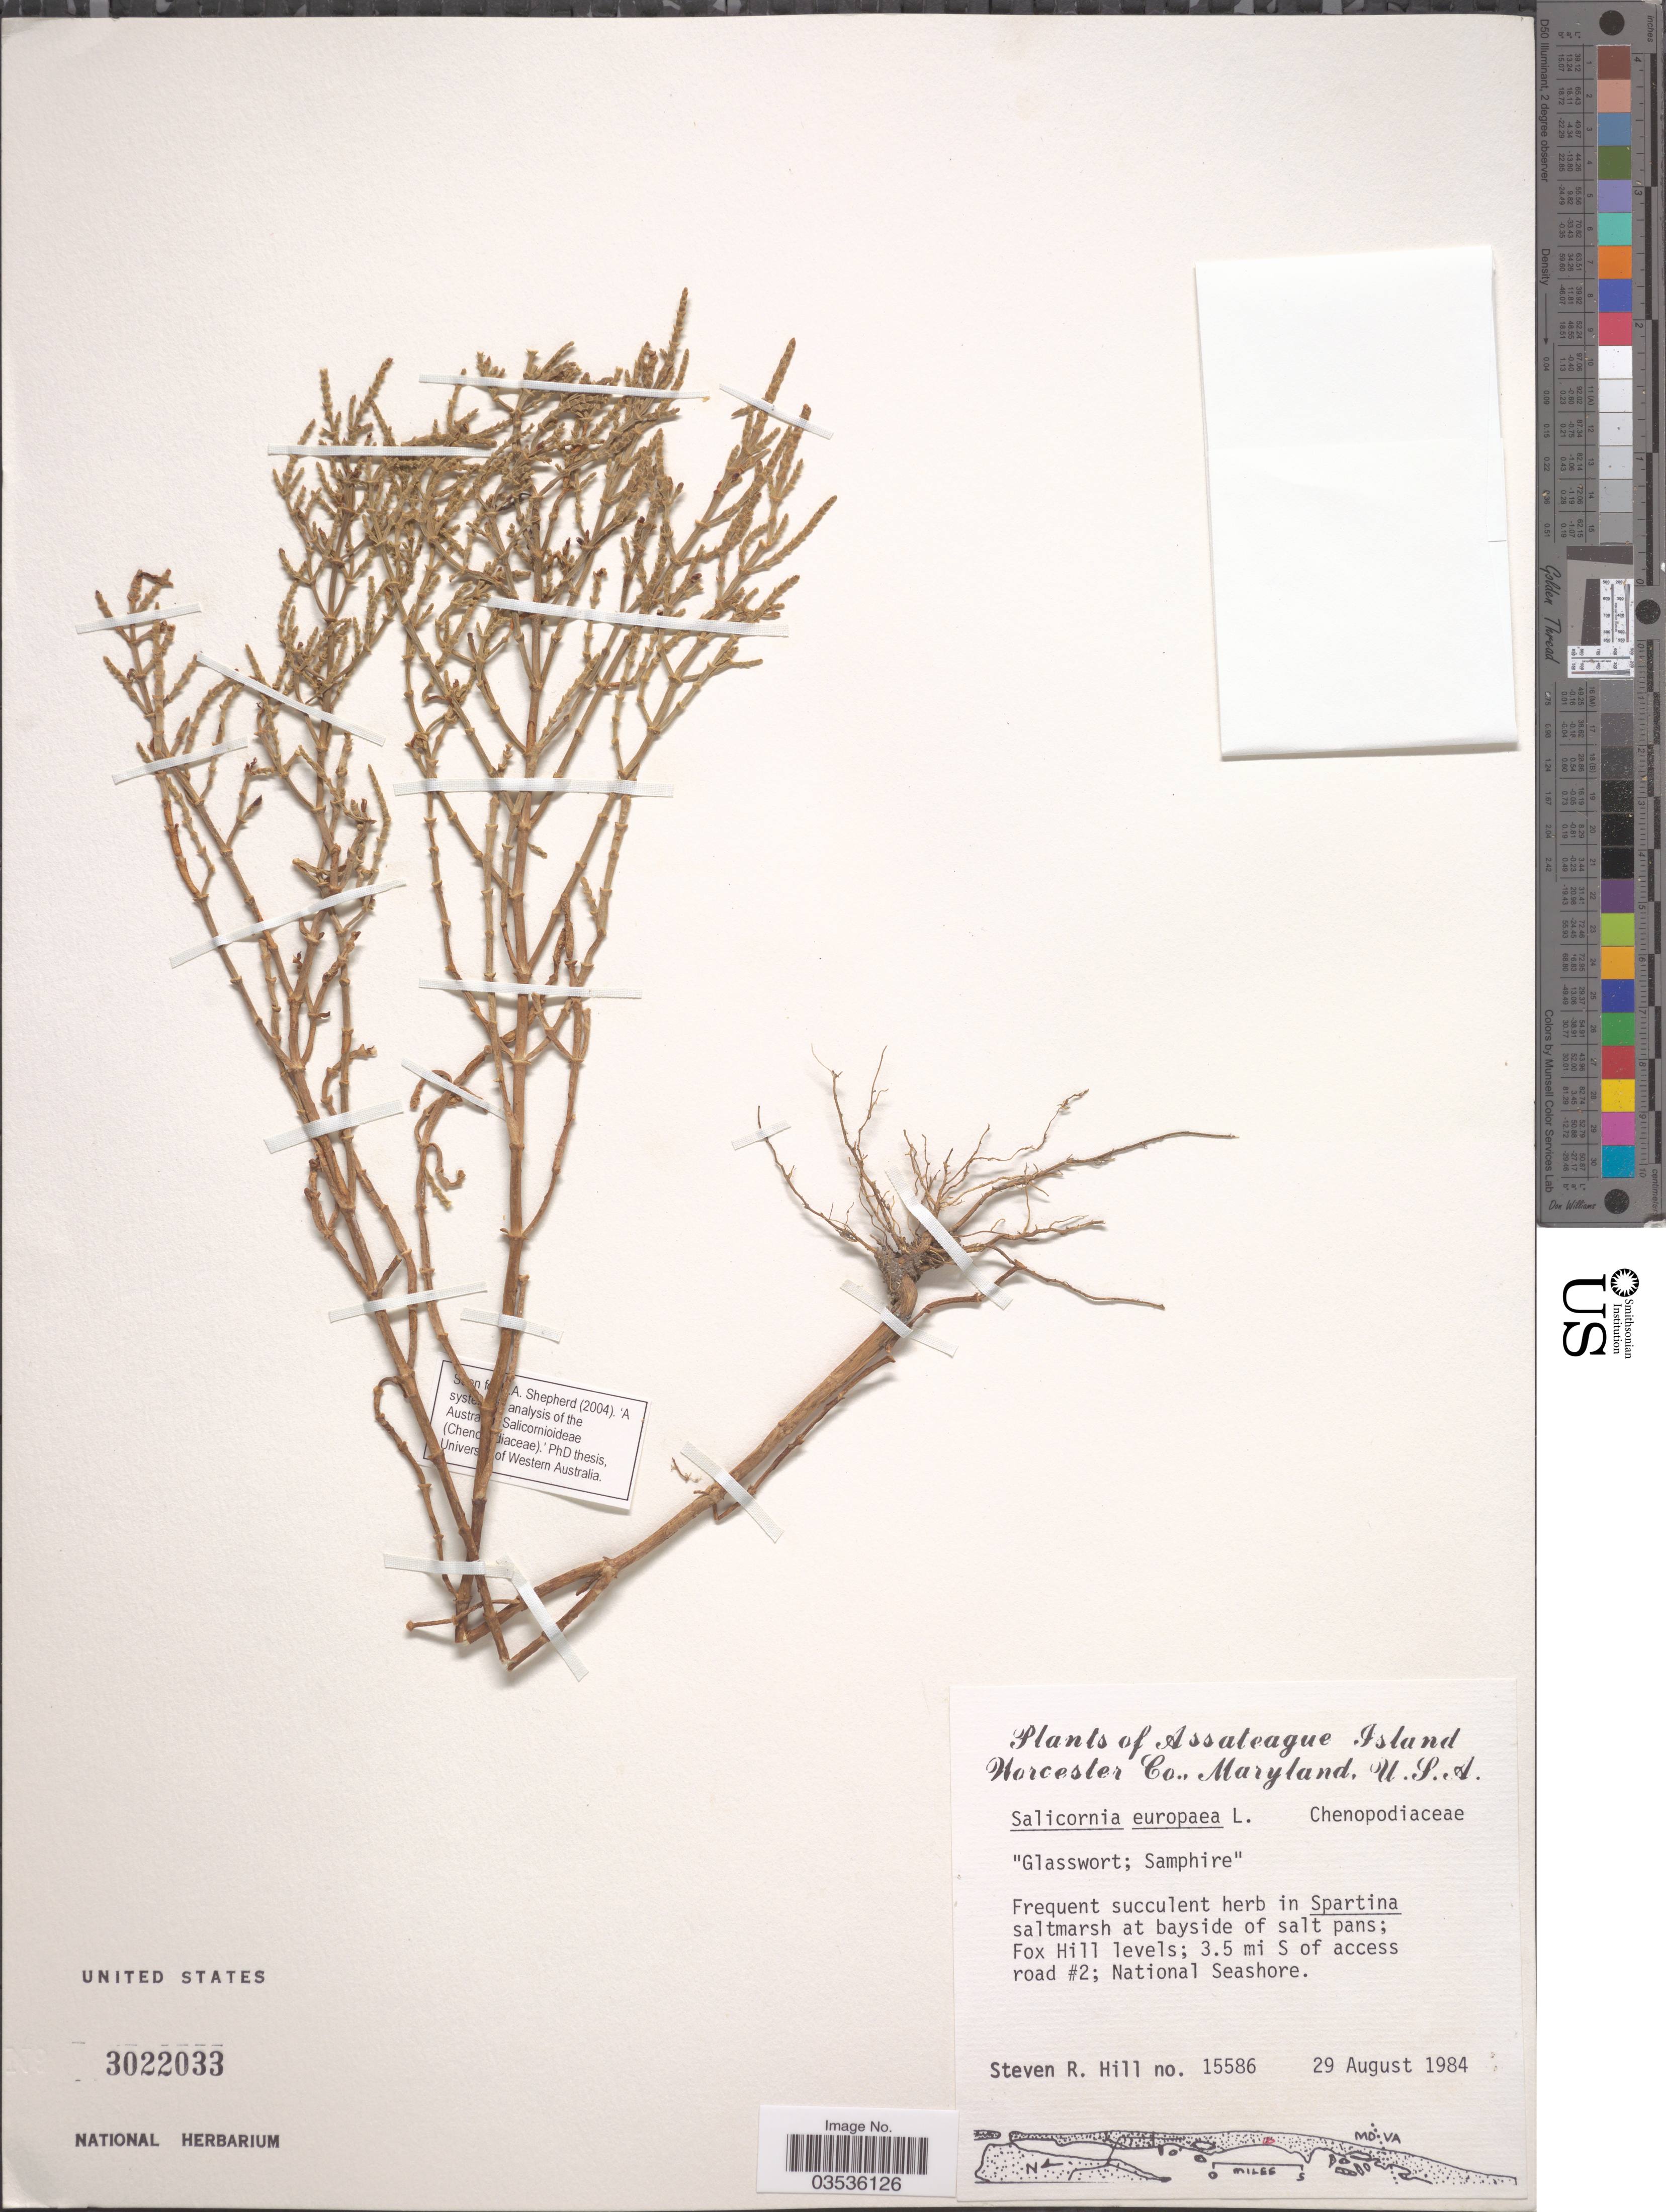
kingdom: Plantae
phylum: Tracheophyta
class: Magnoliopsida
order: Caryophyllales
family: Amaranthaceae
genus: Salicornia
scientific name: Salicornia europaea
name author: L.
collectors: S. Hill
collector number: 15586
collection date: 1984-08-29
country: United States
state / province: Maryland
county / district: Worcester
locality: Assateague Island, Worcester Co. Fox Hill levels; 3.5 mi S of access road #2; National Seashore.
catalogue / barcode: US 3022033